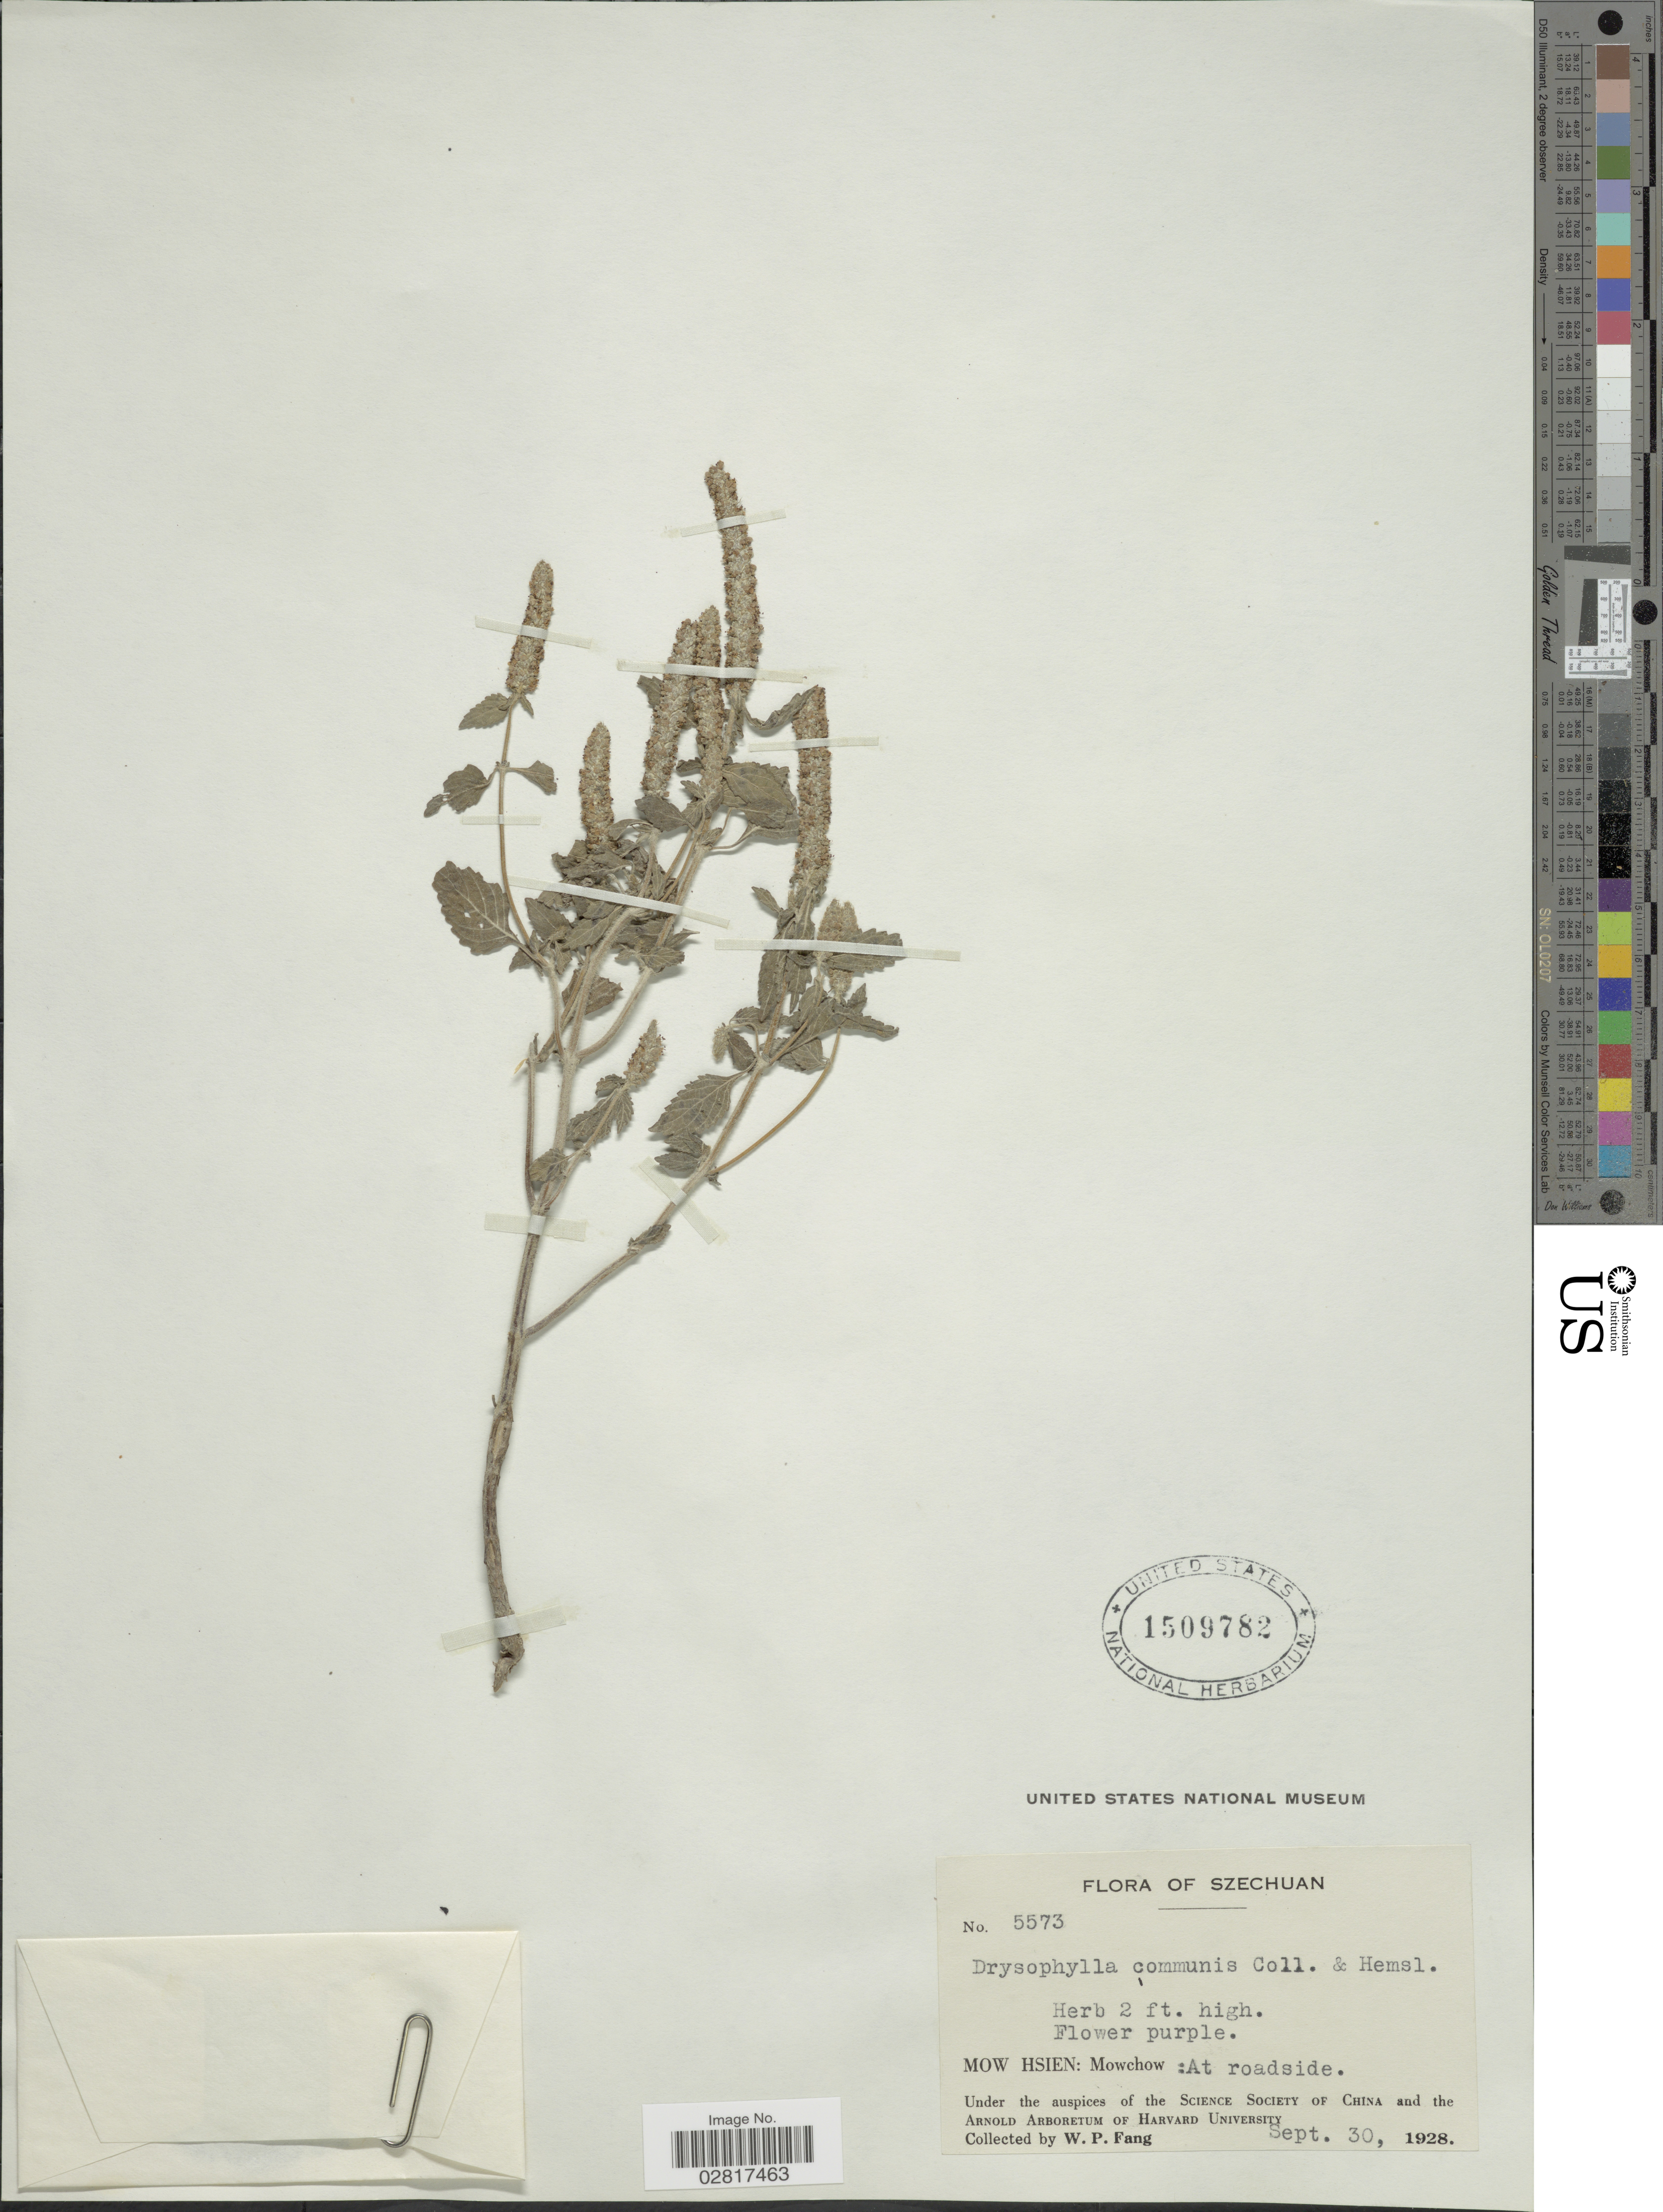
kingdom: Plantae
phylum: Tracheophyta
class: Magnoliopsida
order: Lamiales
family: Lamiaceae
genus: Elsholtzia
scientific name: Elsholtzia communis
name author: (Collett & Hemsl.) Diels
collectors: W. P. Fang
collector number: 5573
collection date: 1928-09-30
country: China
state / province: Sichuan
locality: Szechuan, Mow Hsien: Mowchow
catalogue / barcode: US 1509782